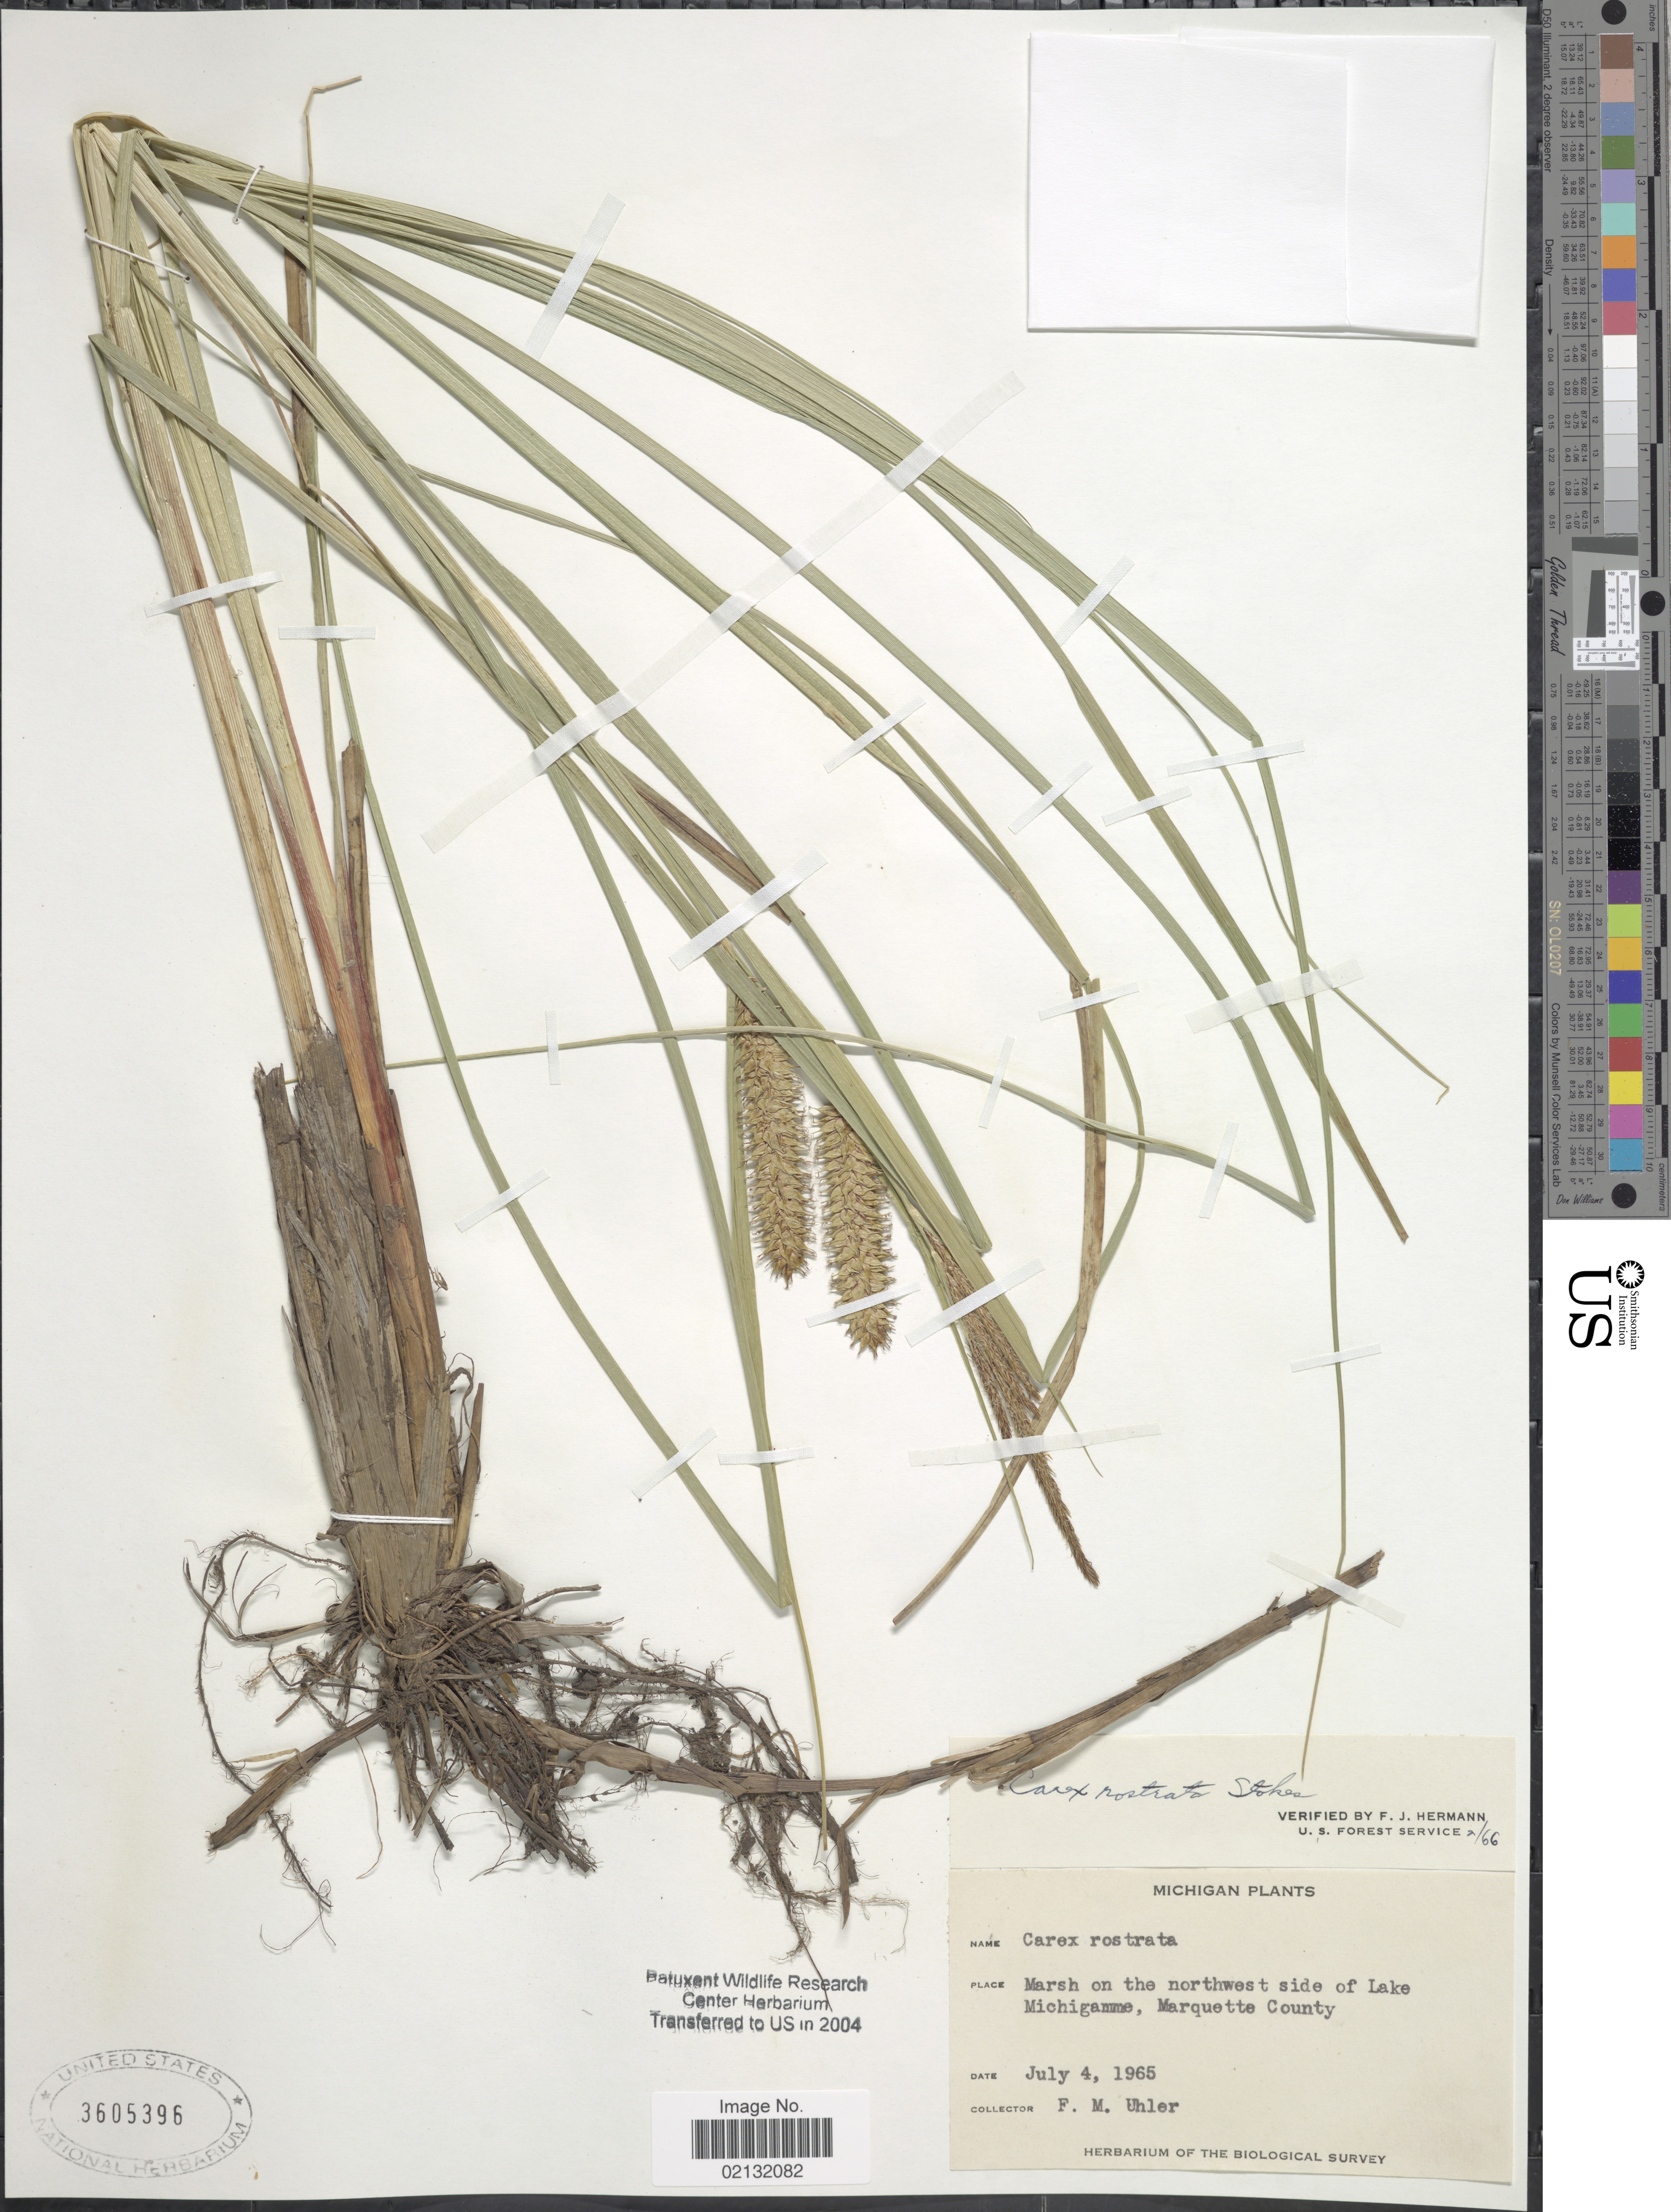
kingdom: Plantae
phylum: Tracheophyta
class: Liliopsida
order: Poales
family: Cyperaceae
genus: Carex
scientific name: Carex rostrata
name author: Stokes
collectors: F. M. Uhler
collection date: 1965-07-04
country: United States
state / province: Michigan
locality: Marsh on the northwest side of Lake Michigamme, Marquette County.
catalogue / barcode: US 3605396